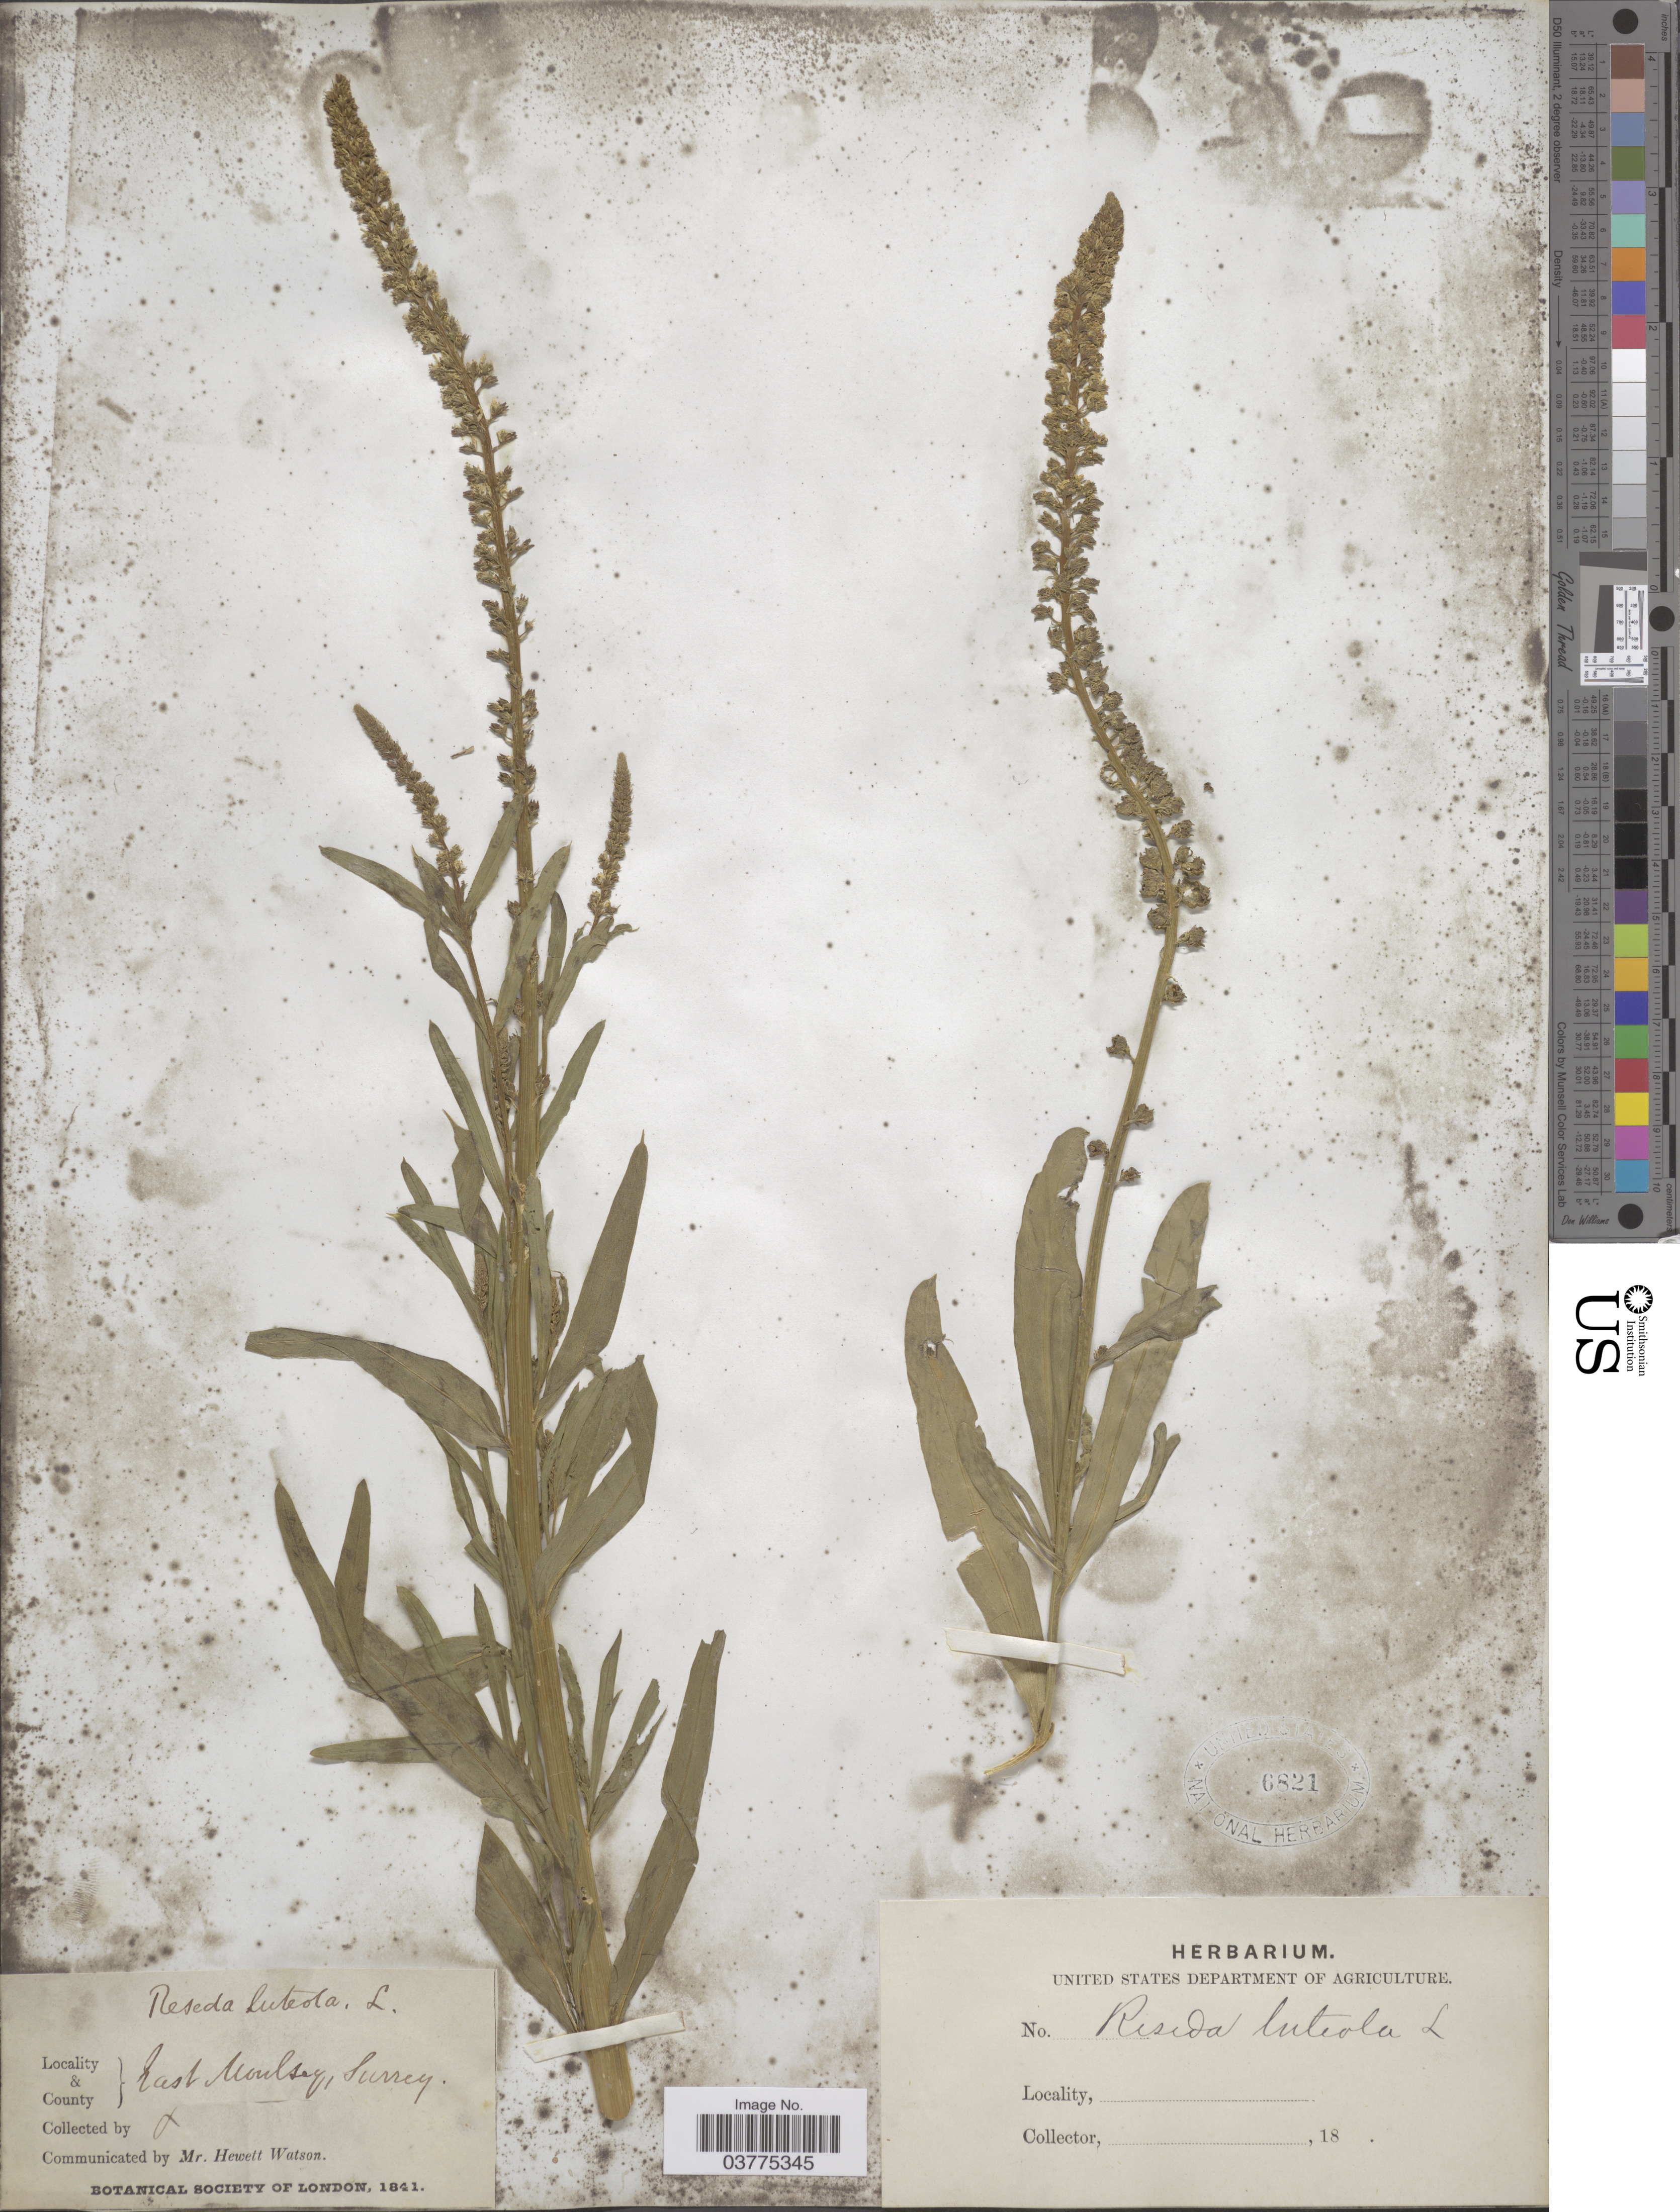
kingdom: Plantae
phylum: Tracheophyta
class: Magnoliopsida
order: Brassicales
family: Resedaceae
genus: Reseda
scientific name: Reseda luteola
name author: L.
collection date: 1841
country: United Kingdom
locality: East Moulsey, Surrey.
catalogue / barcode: US 6821